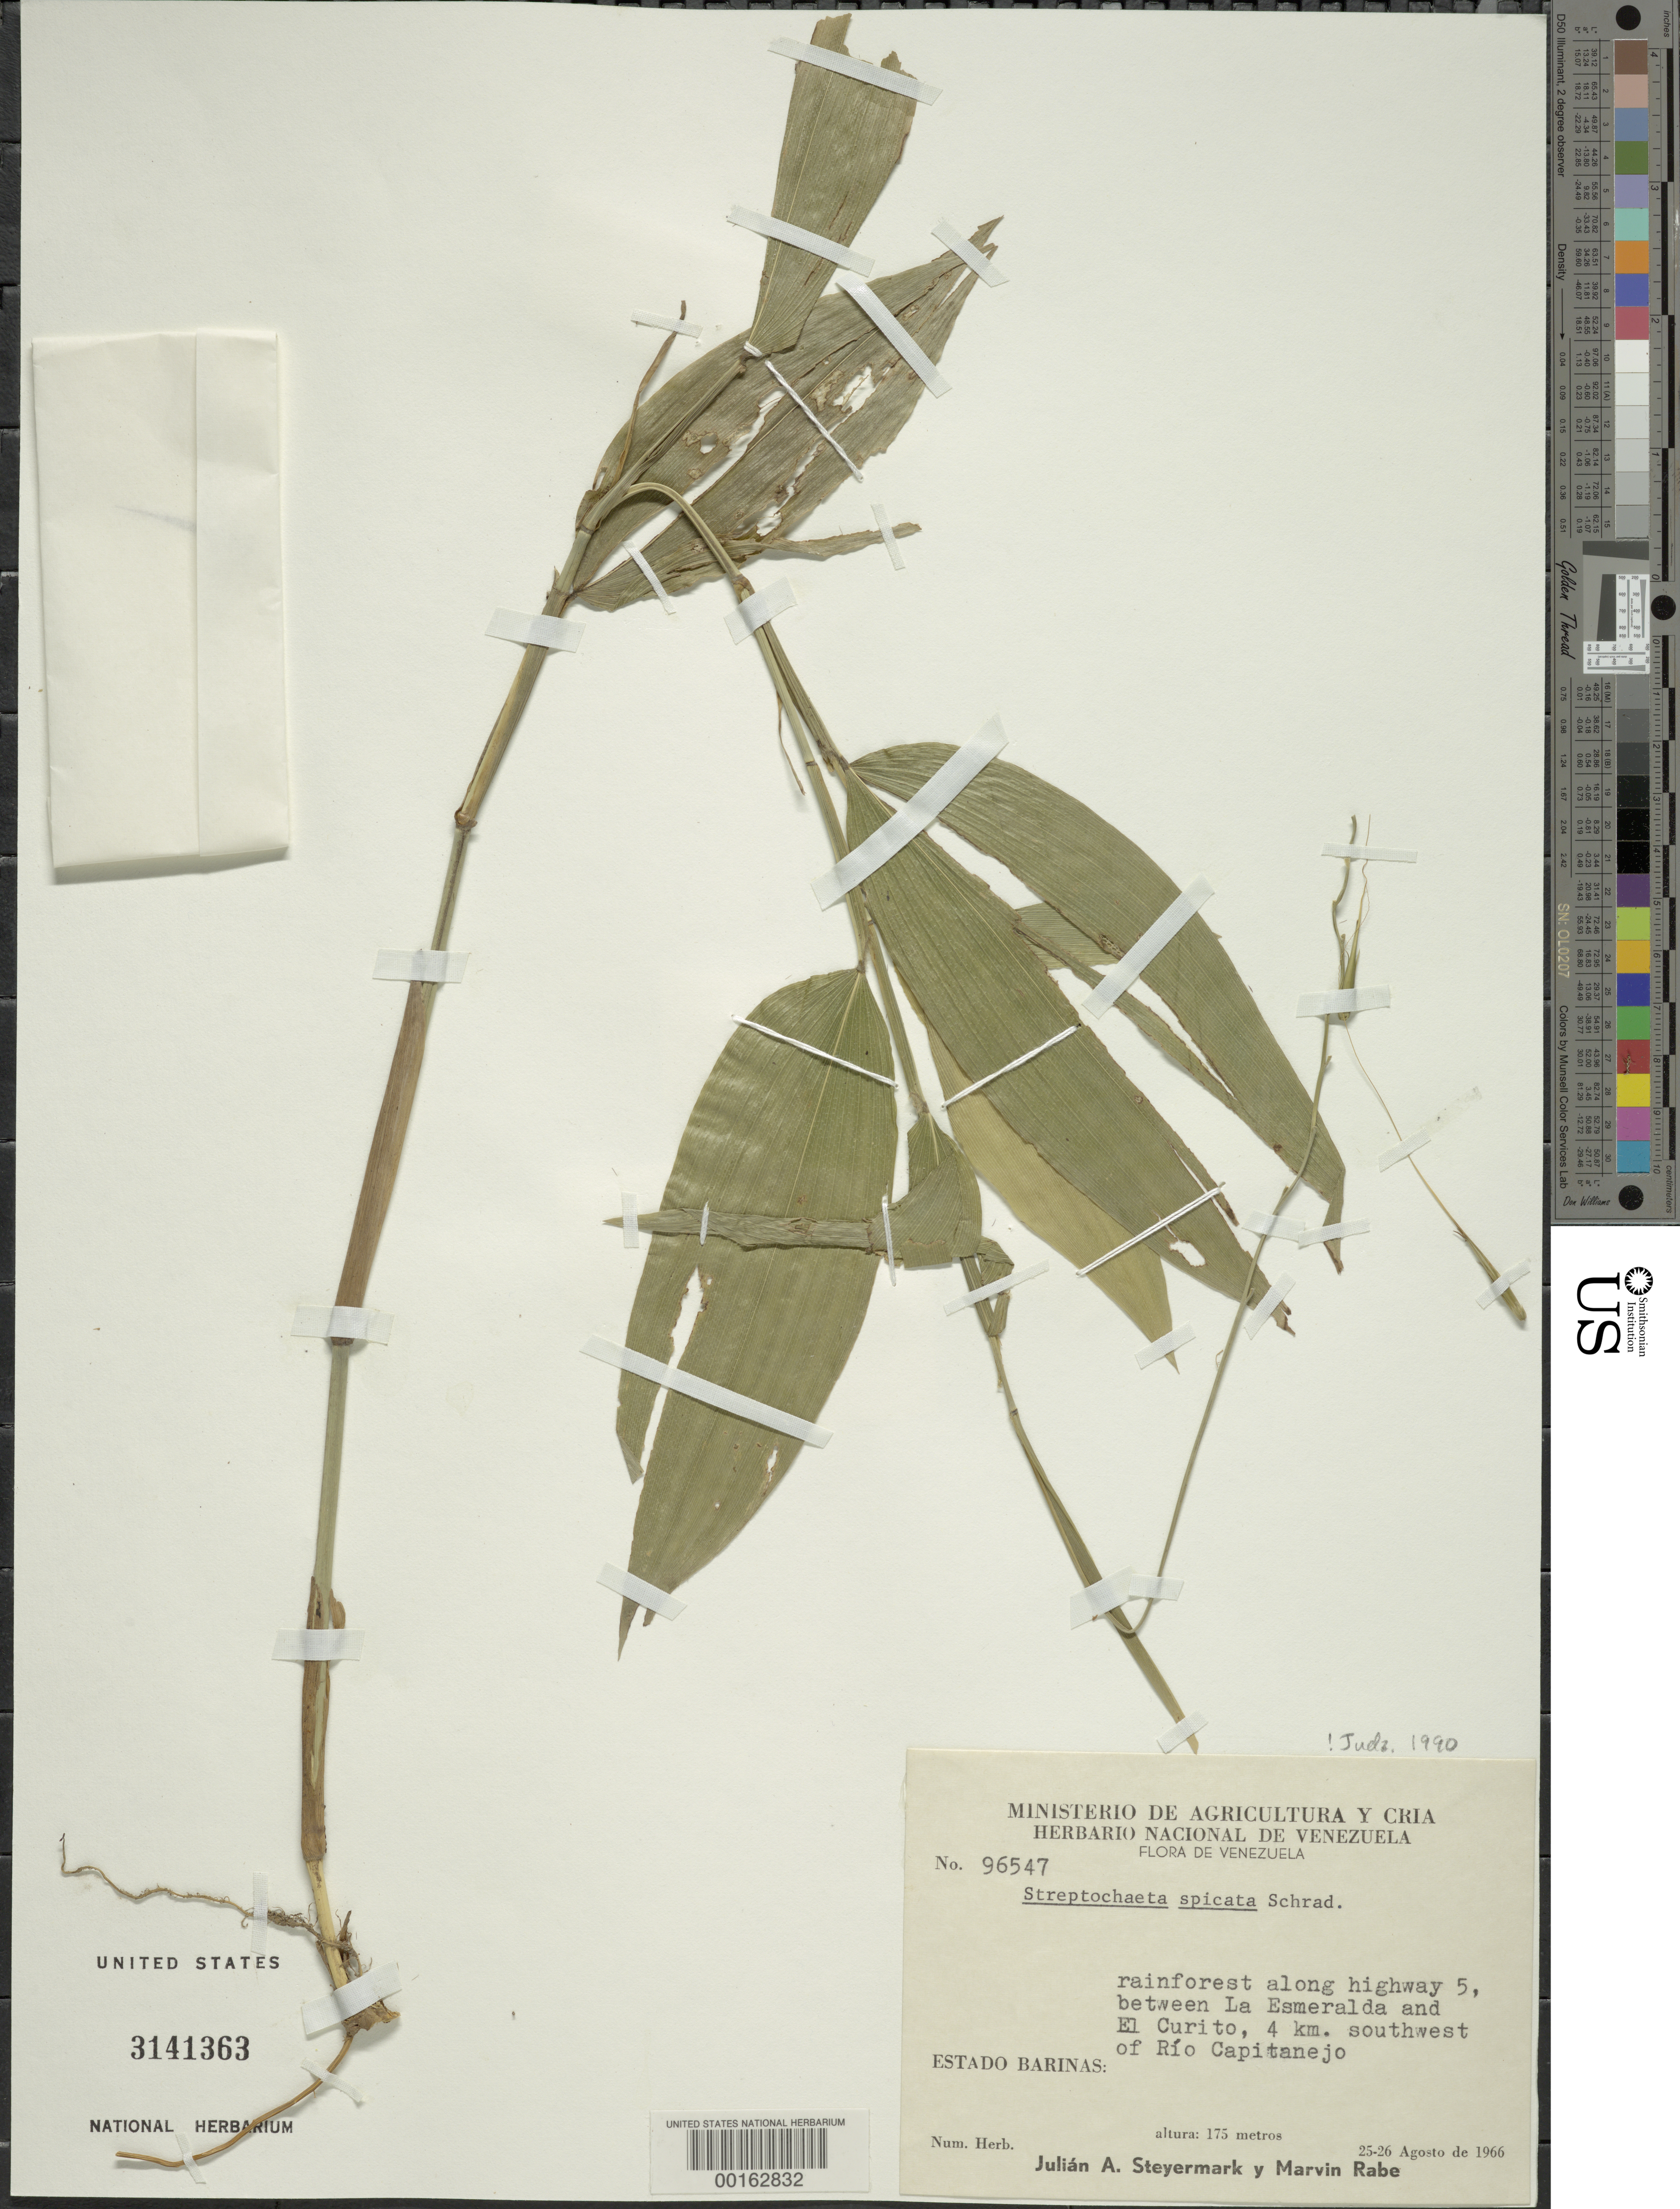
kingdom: Plantae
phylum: Tracheophyta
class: Liliopsida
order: Poales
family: Poaceae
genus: Streptochaeta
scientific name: Streptochaeta spicata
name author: Schrad. ex Nees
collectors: J. Steyermark & R. Marvin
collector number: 96547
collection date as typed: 25 Aug 1966 and 26 Aug 1966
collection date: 1966-08-25,1966-08-26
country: Venezuela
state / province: Barinas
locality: Along highway 5, between la esmeralda and el curito, 4 km sw of rio capitanejo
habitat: Rainforest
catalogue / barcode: US 3141363